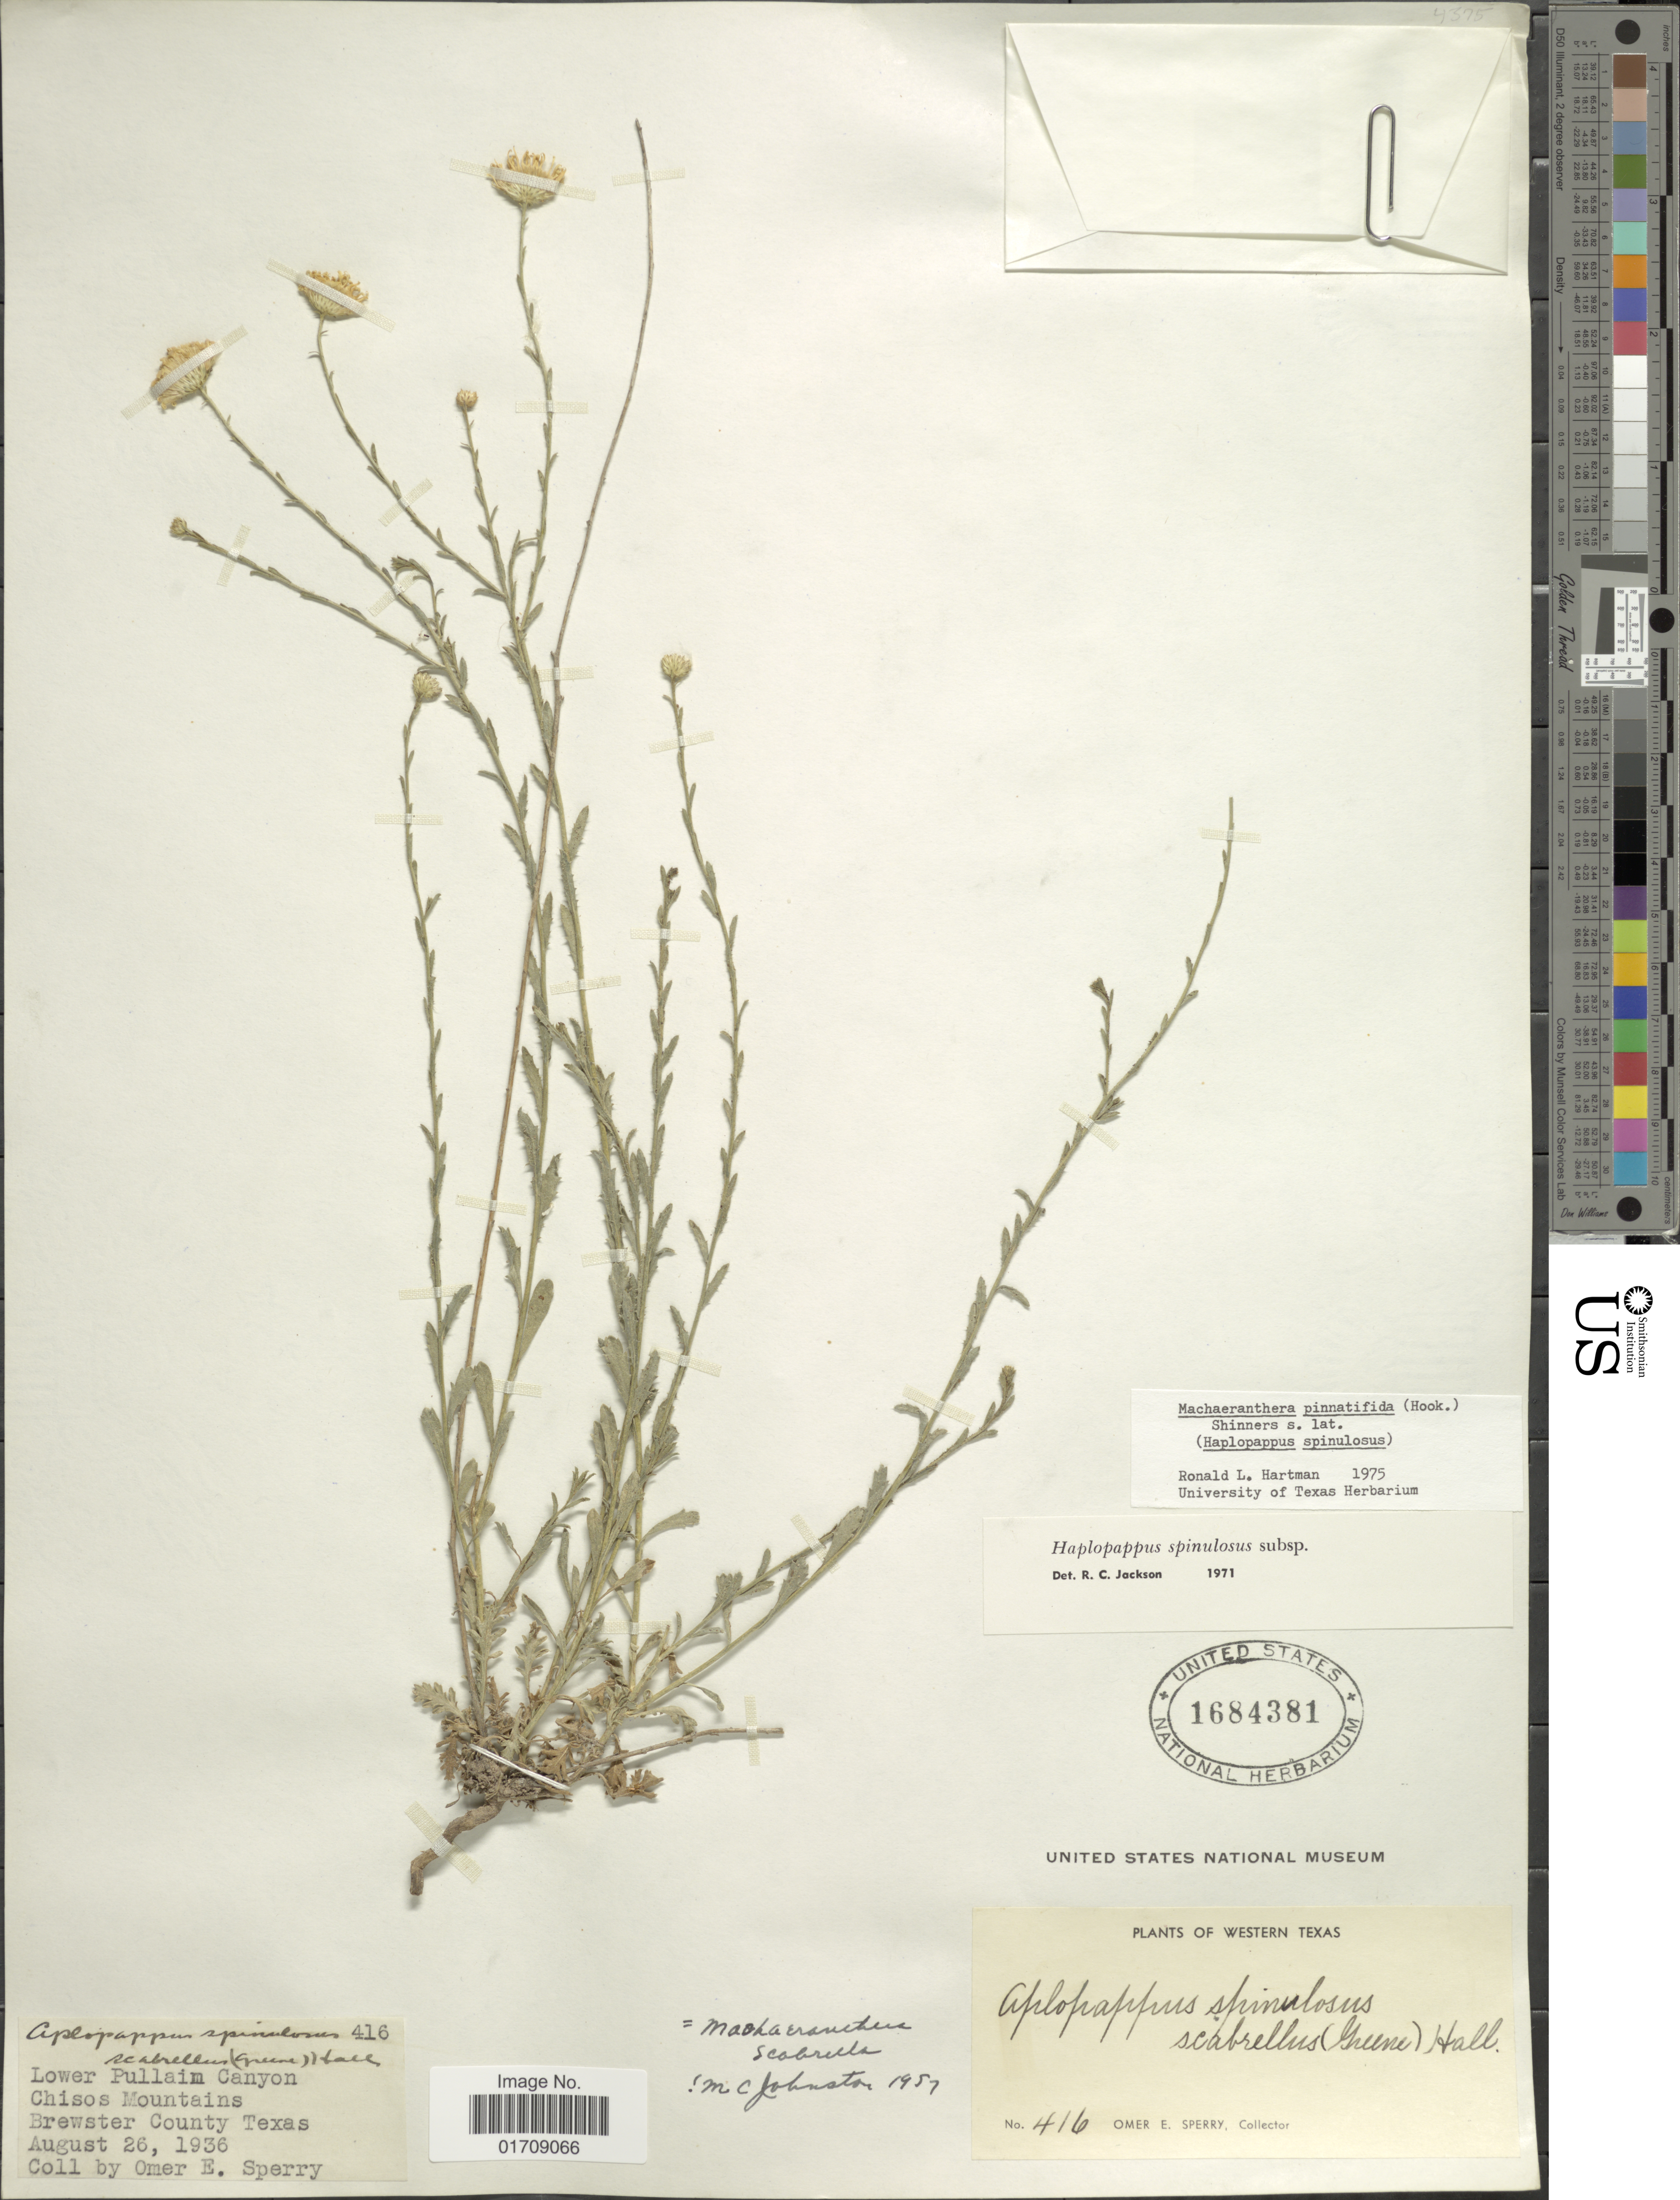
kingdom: Plantae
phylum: Tracheophyta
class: Magnoliopsida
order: Asterales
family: Asteraceae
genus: Machaeranthera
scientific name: Machaeranthera pinnatifida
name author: (Hook.) Shinners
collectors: O. E. Sperry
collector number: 416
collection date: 1936-08-26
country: United States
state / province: Texas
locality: Lower Pullaim Canyon, Chisos Mountains, Brewster County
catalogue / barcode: US 1684381